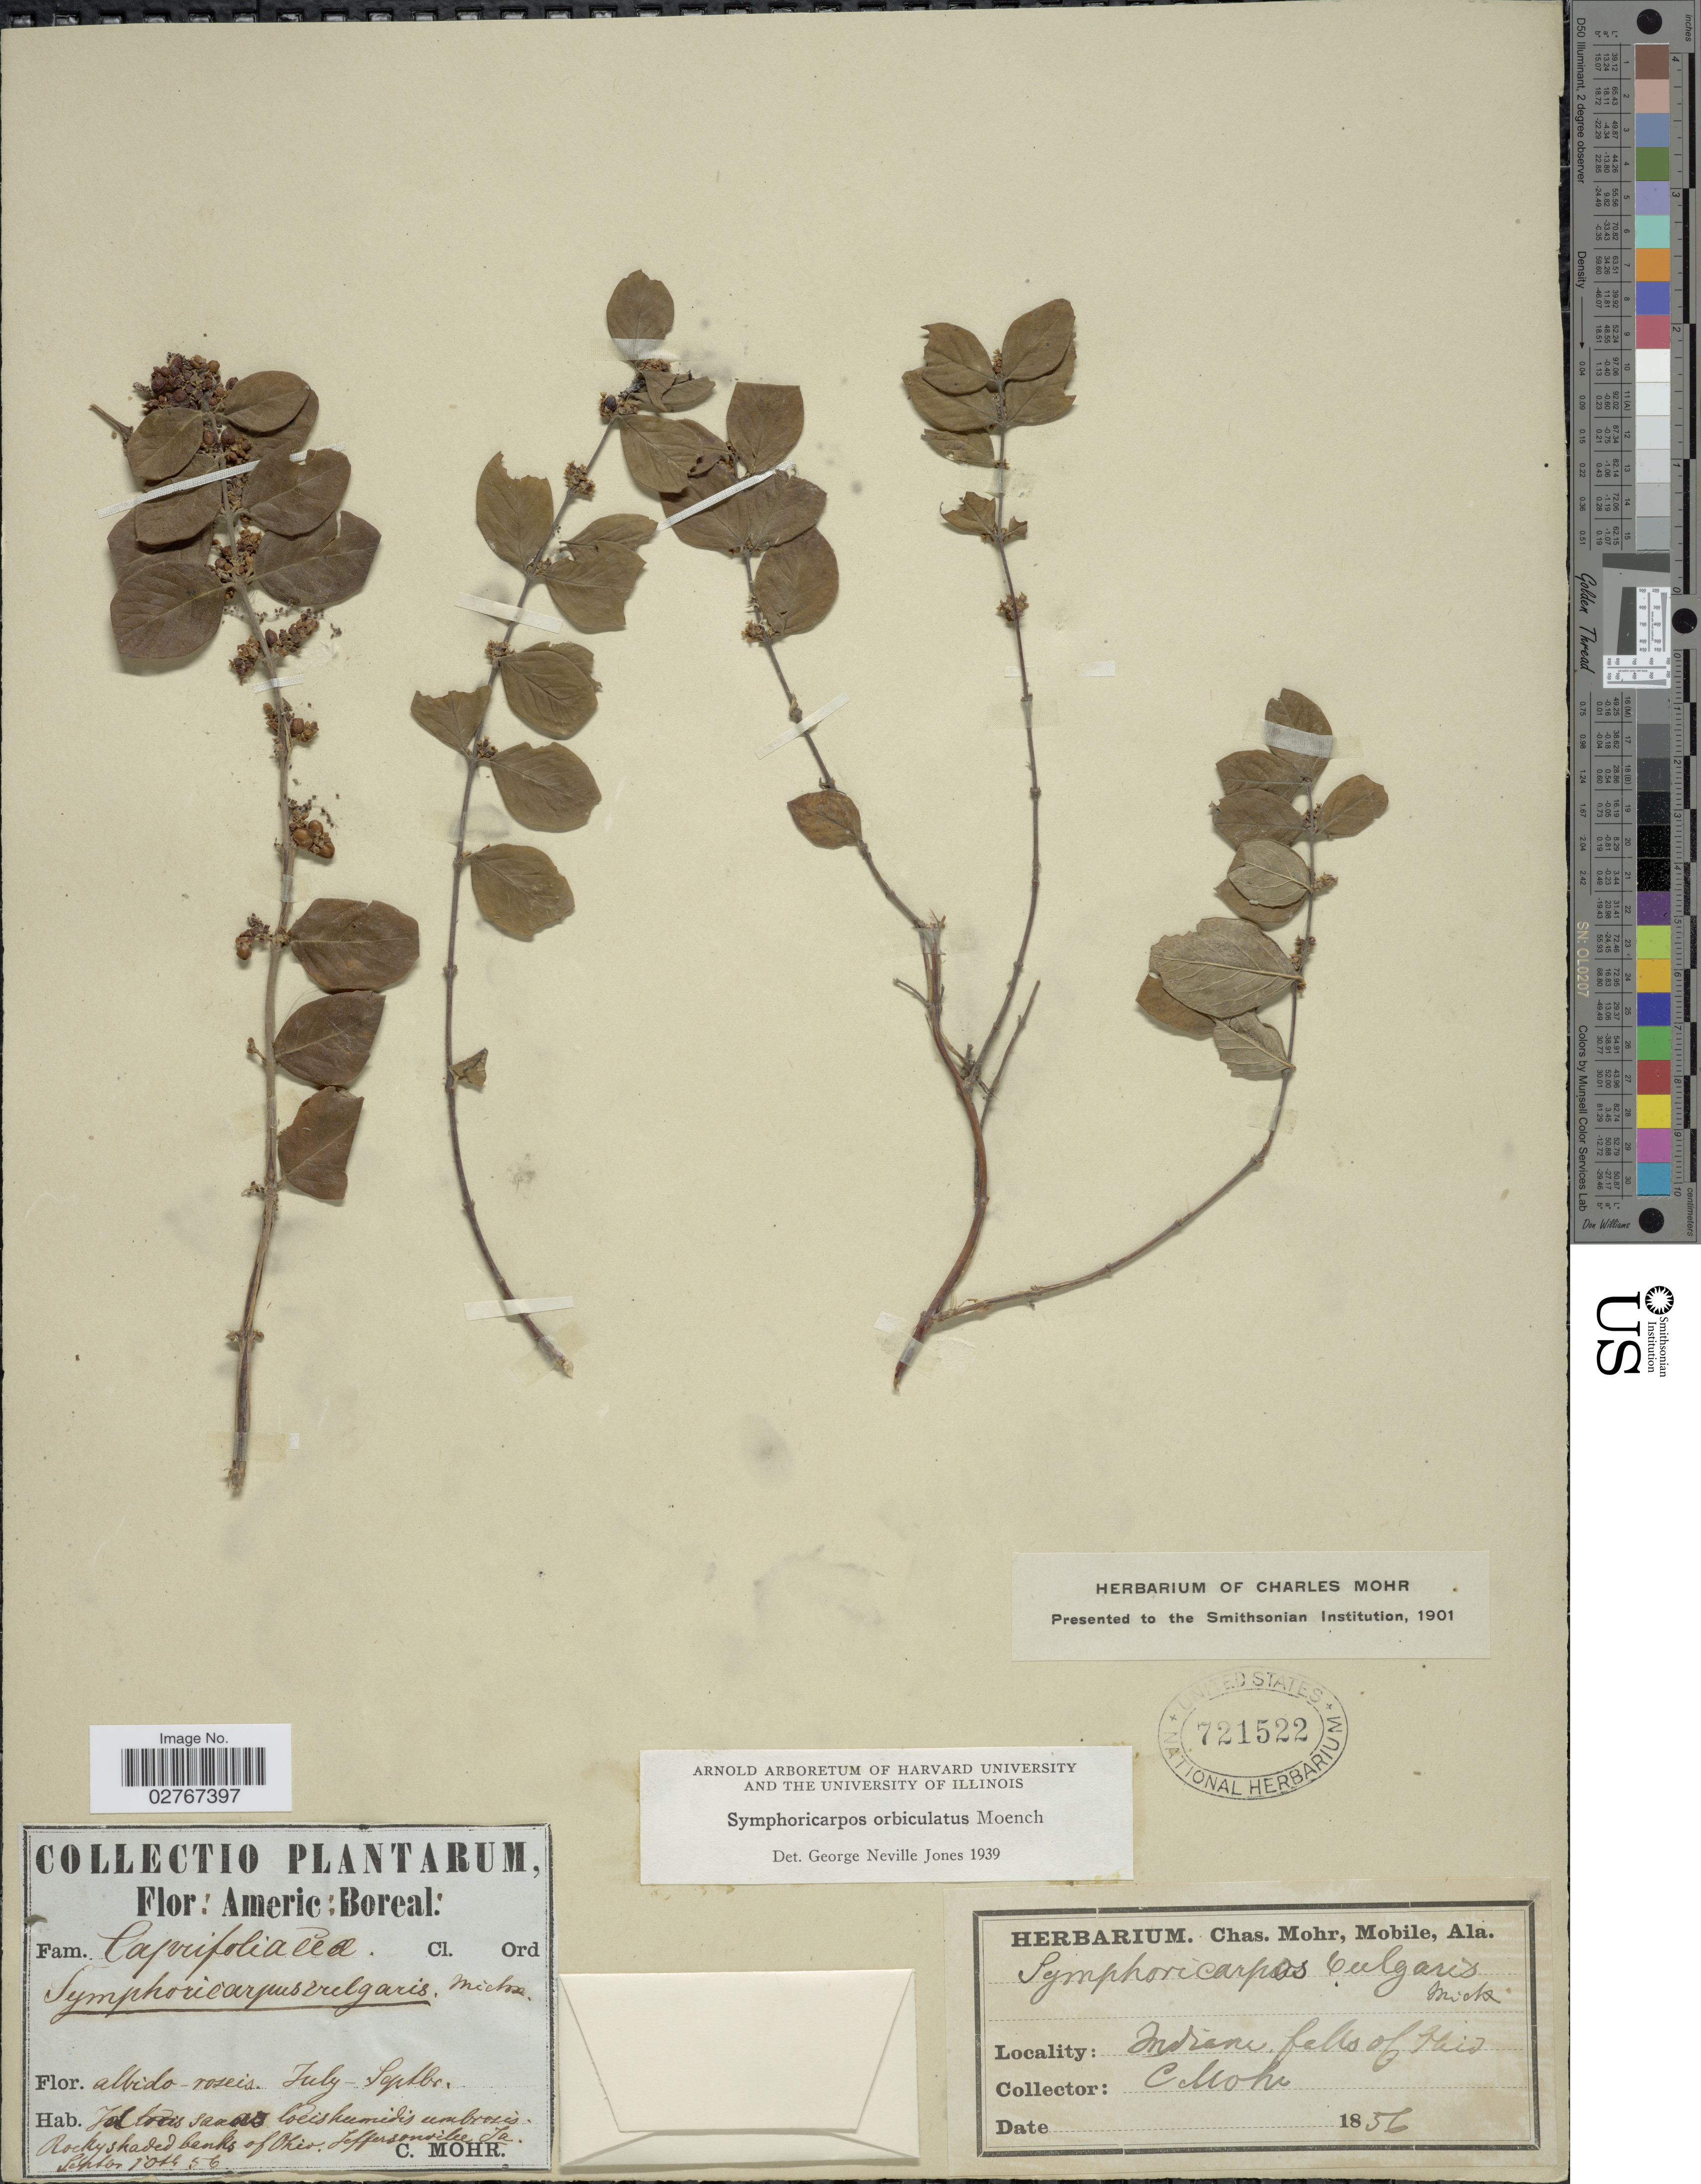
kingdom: Plantae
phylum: Tracheophyta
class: Magnoliopsida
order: Dipsacales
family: Caprifoliaceae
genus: Symphoricarpos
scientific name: Symphoricarpos orbiculatus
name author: Moench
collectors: Mohr, C. T. (herbarium)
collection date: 1856-09-10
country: United States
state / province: Indiana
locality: Rocky shaded banks of Ohio. Jeffersonville, Ia. Indiane falls of Ohio.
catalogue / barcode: US 721522